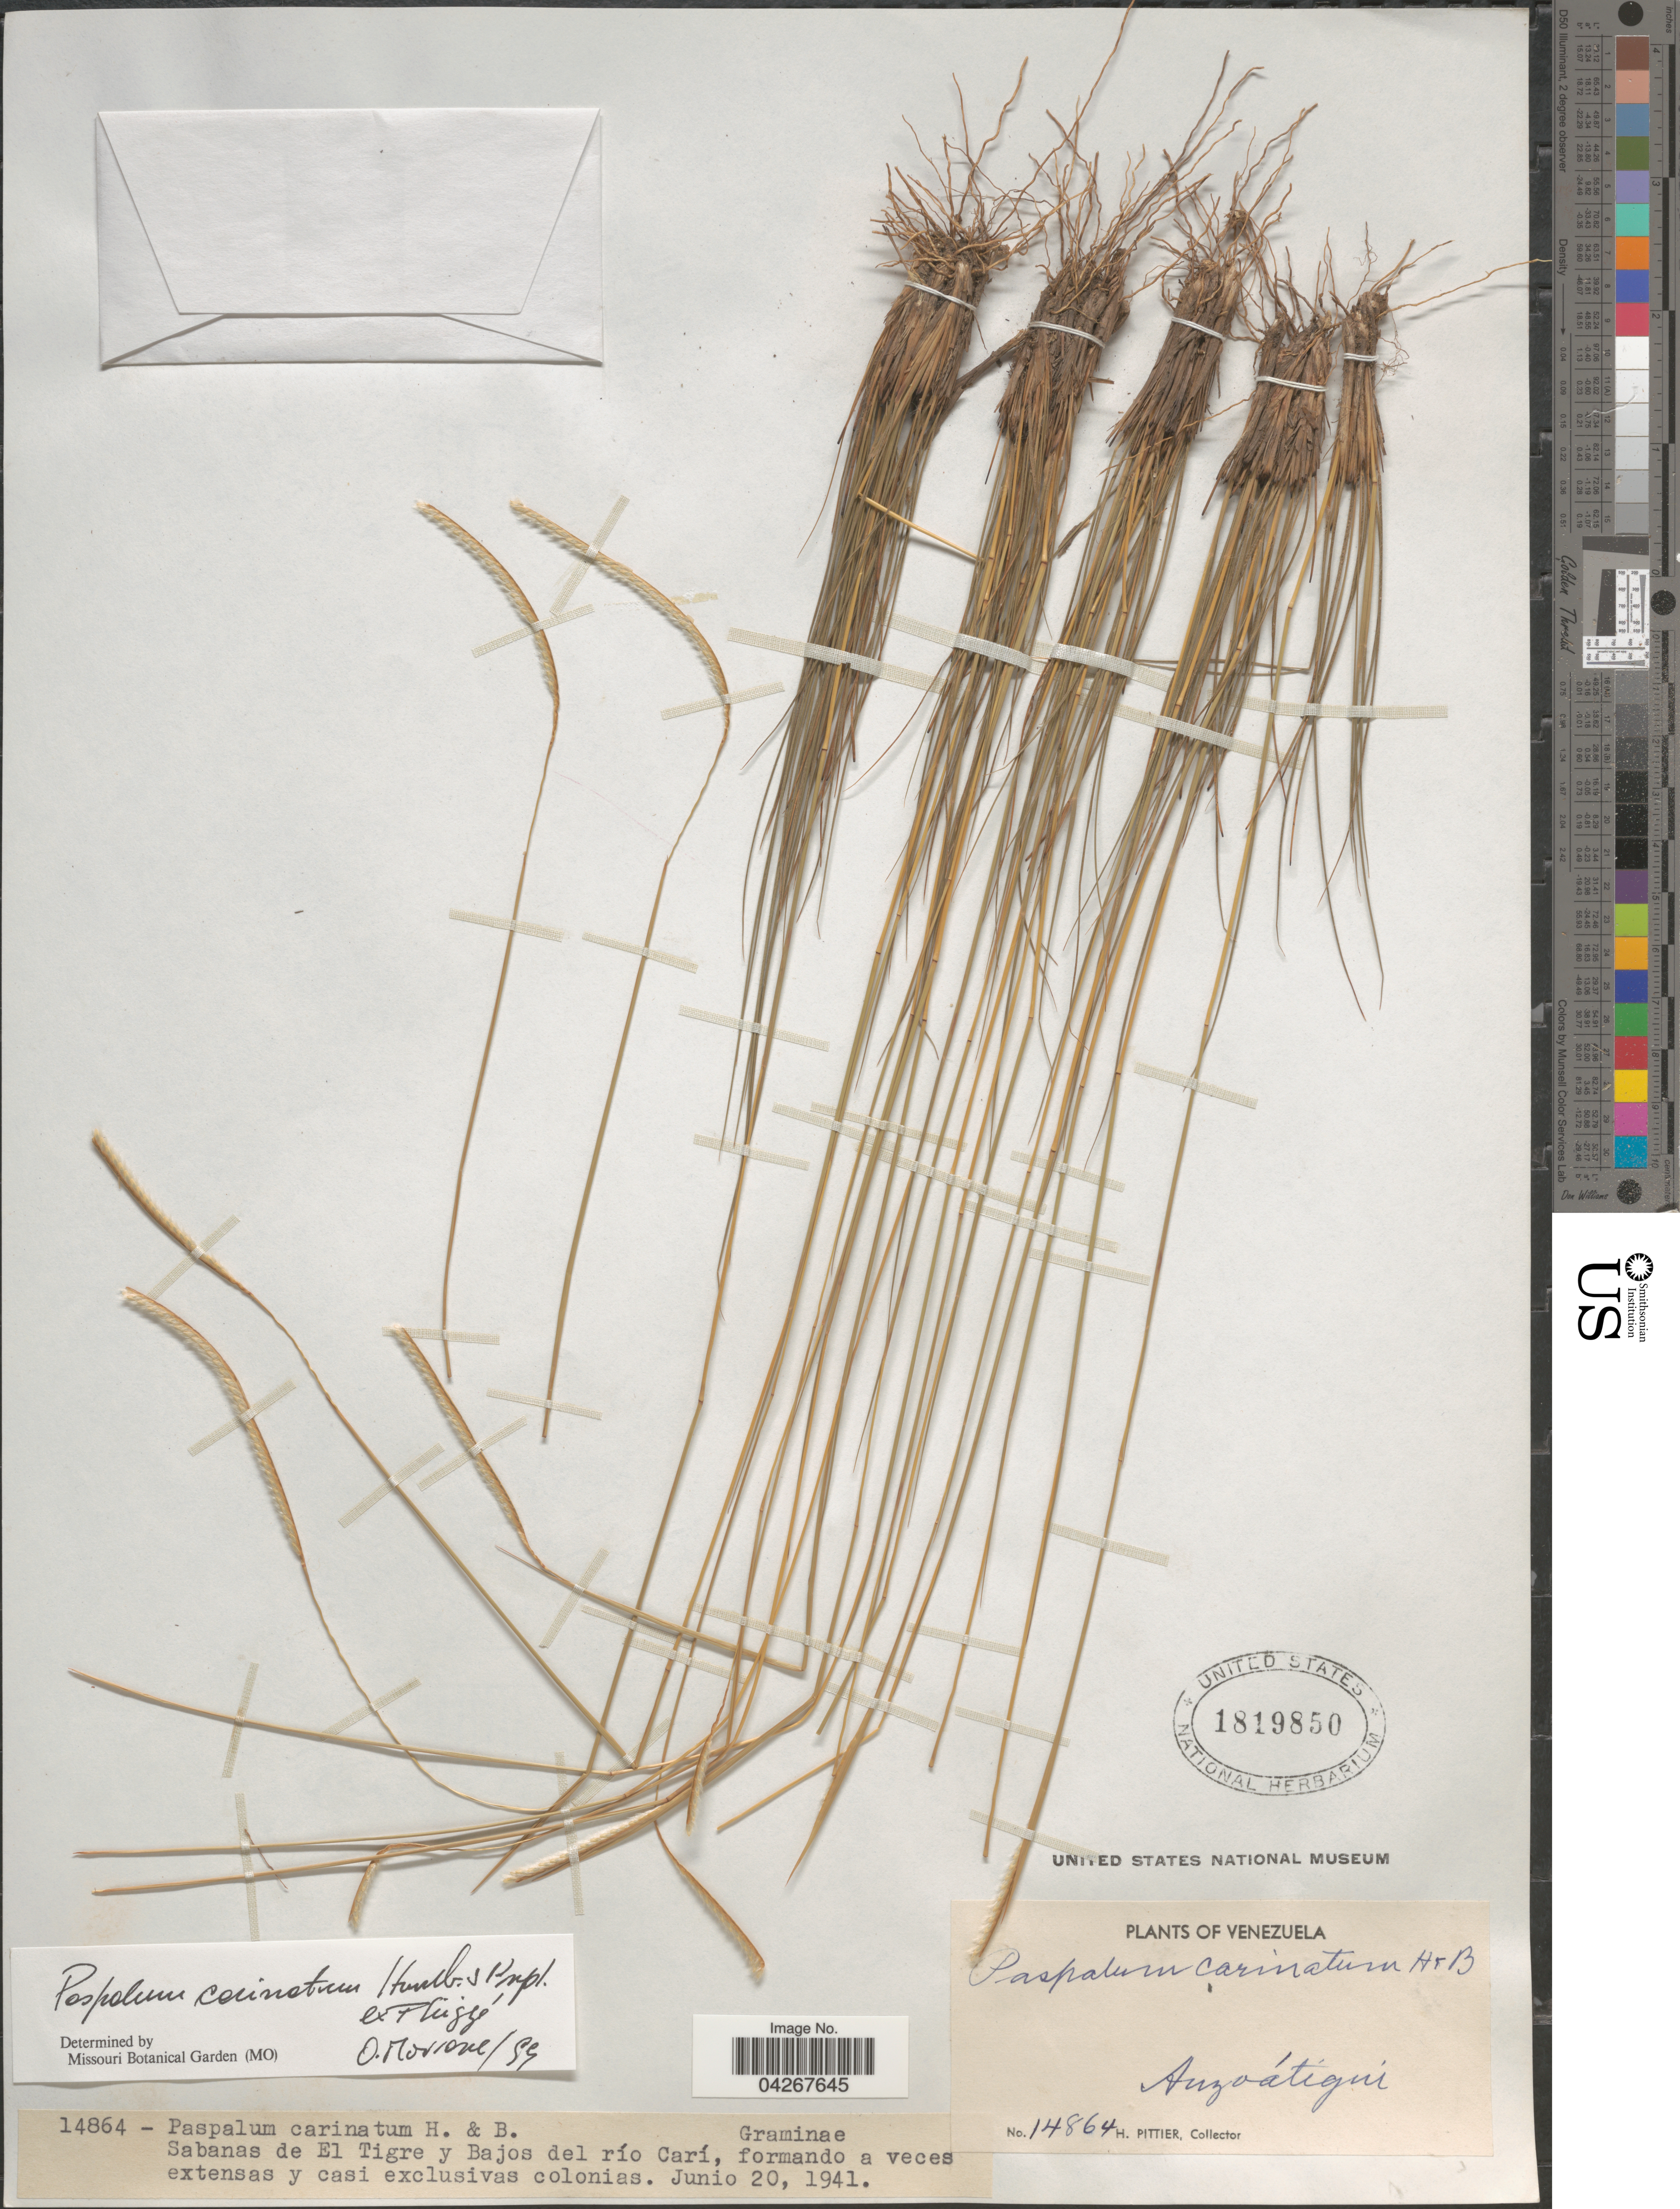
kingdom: Plantae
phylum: Tracheophyta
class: Liliopsida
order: Poales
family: Poaceae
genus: Paspalum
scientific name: Paspalum carinatum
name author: Humb. & Bonpl. ex Flüggé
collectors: H. F. Pittier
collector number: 14864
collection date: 1941-06-20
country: Venezuela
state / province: Anzoategui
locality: Sabanas de El Tigre y Bajos del río Carí, formando a veces extensas y casi exclusivas colonias.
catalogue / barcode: US 1819850